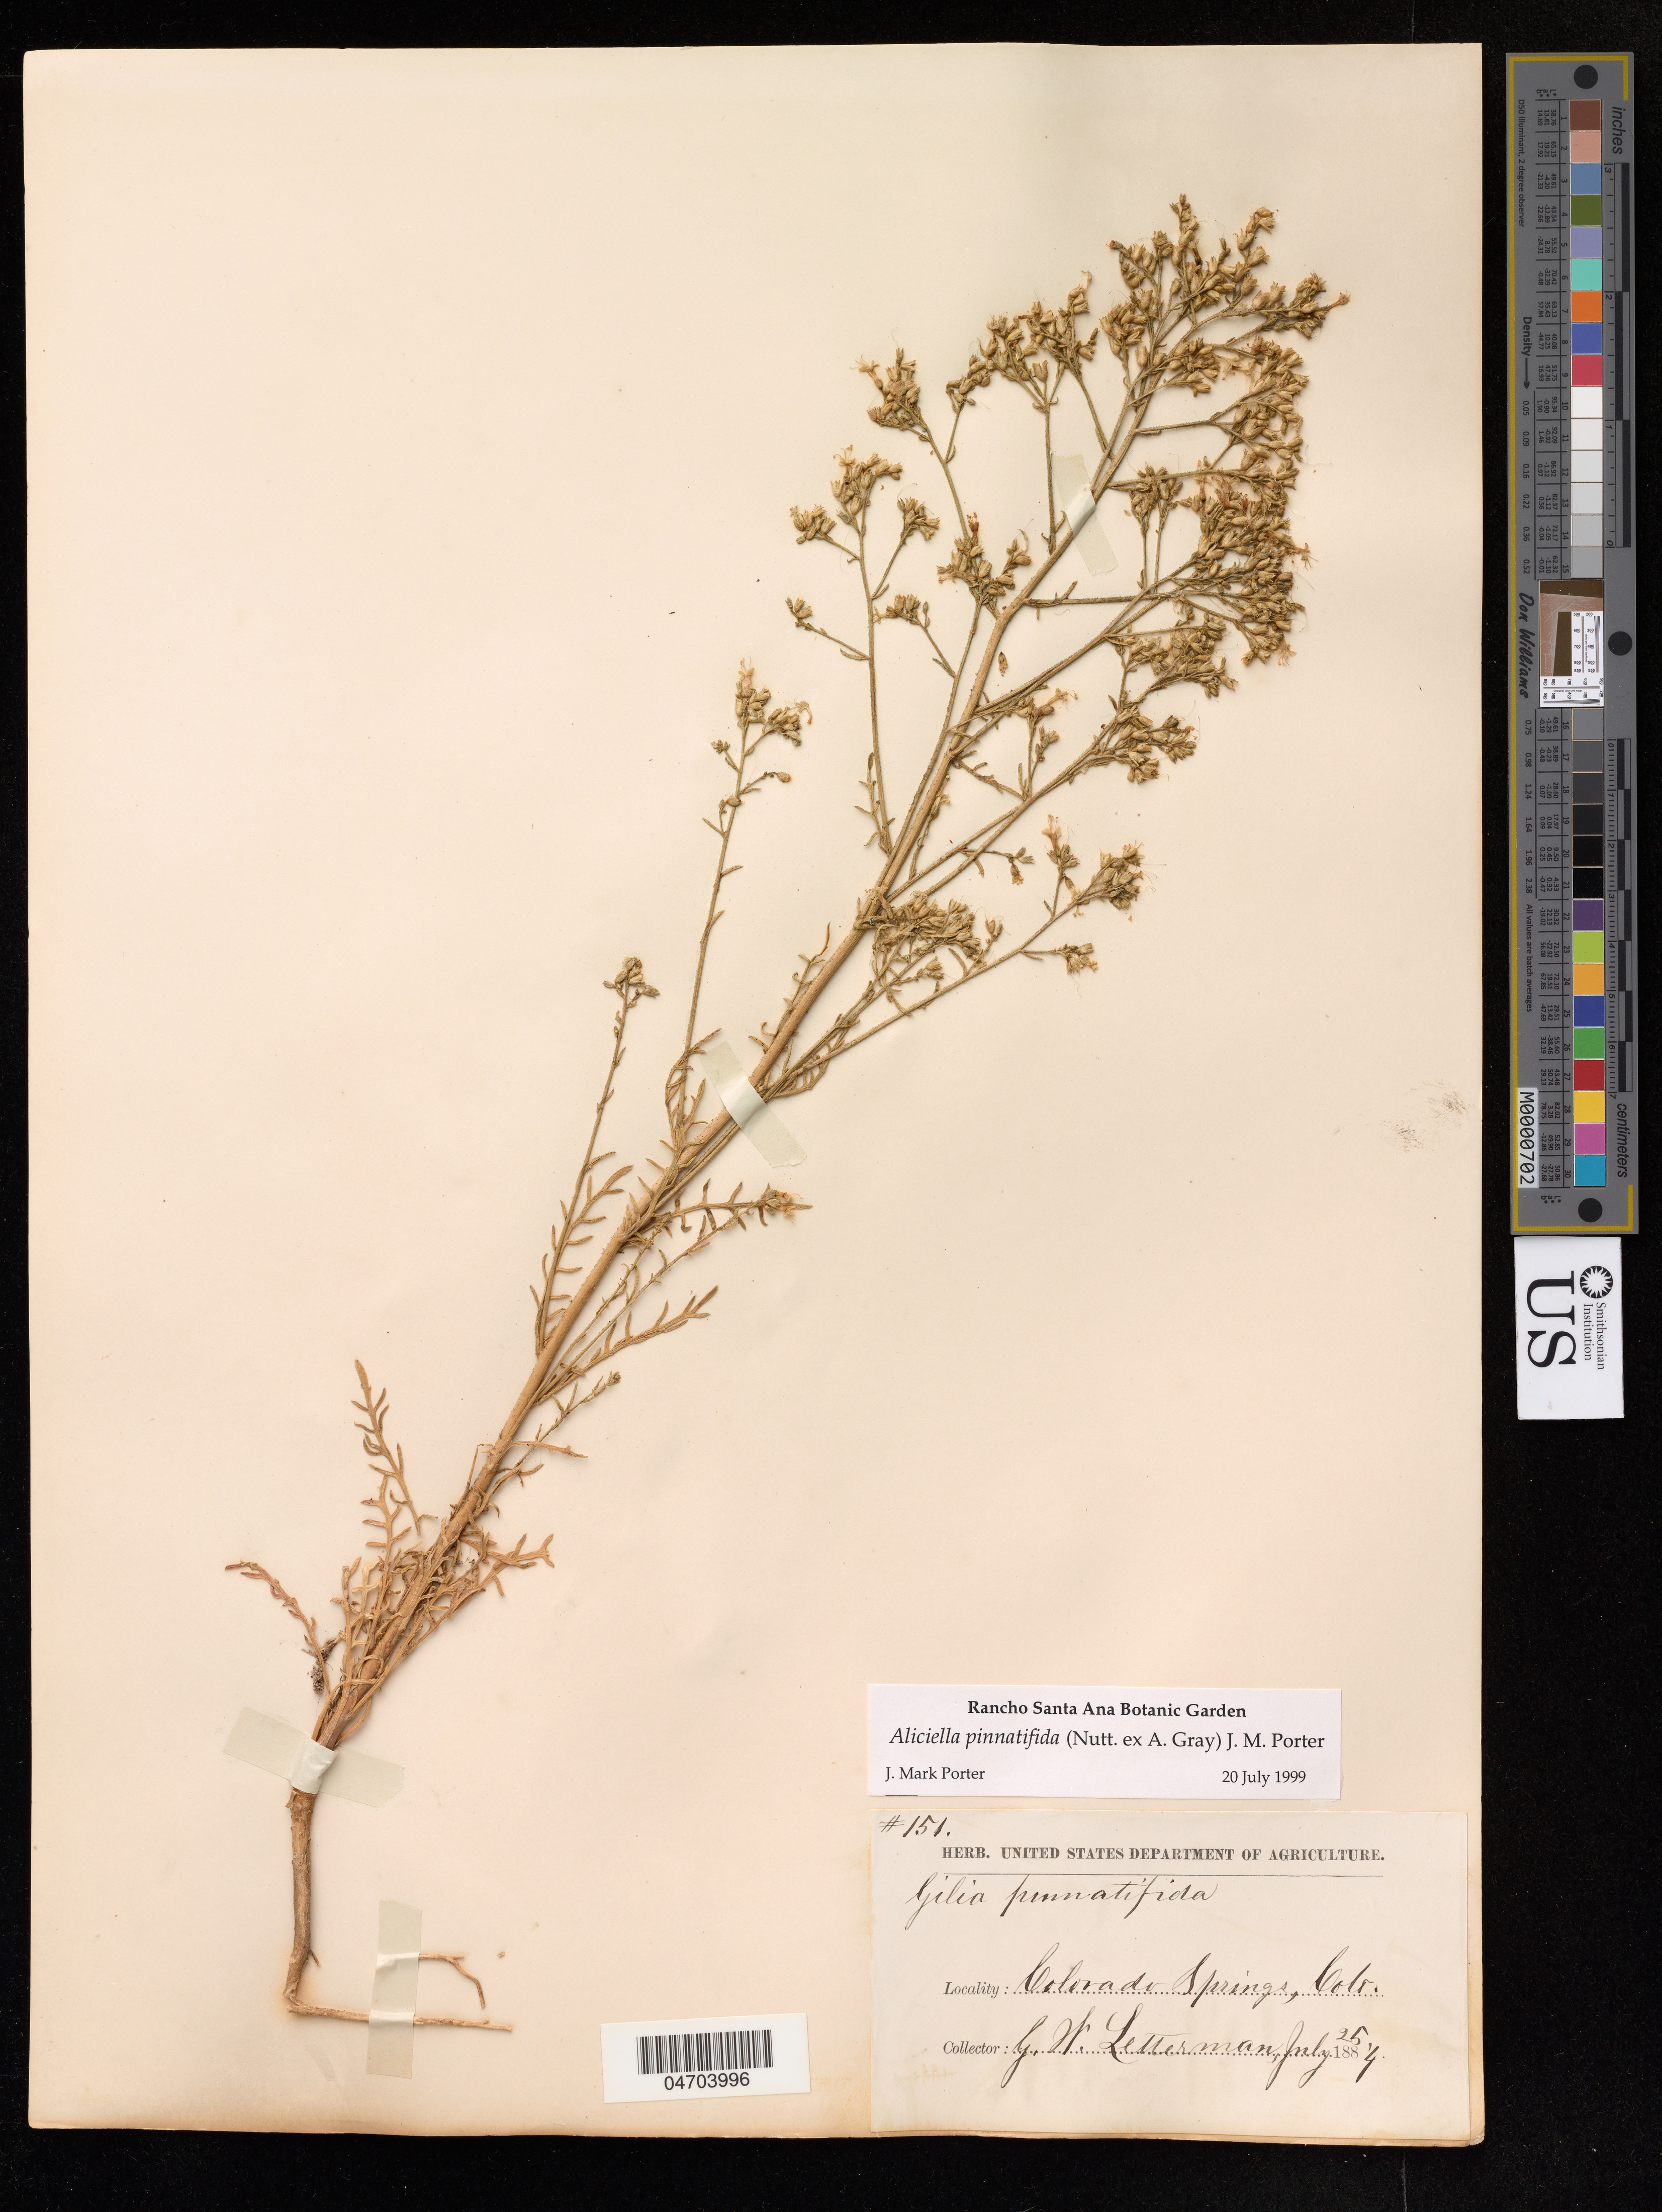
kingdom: Plantae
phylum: Tracheophyta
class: Magnoliopsida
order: Ericales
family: Polemoniaceae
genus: Aliciella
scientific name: Aliciella pinnatifida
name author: (Nutt. ex A. Gray) J.M. Porter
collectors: W. Letterman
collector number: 151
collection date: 1884-07-25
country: United States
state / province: Colorado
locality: Colorado Springs.